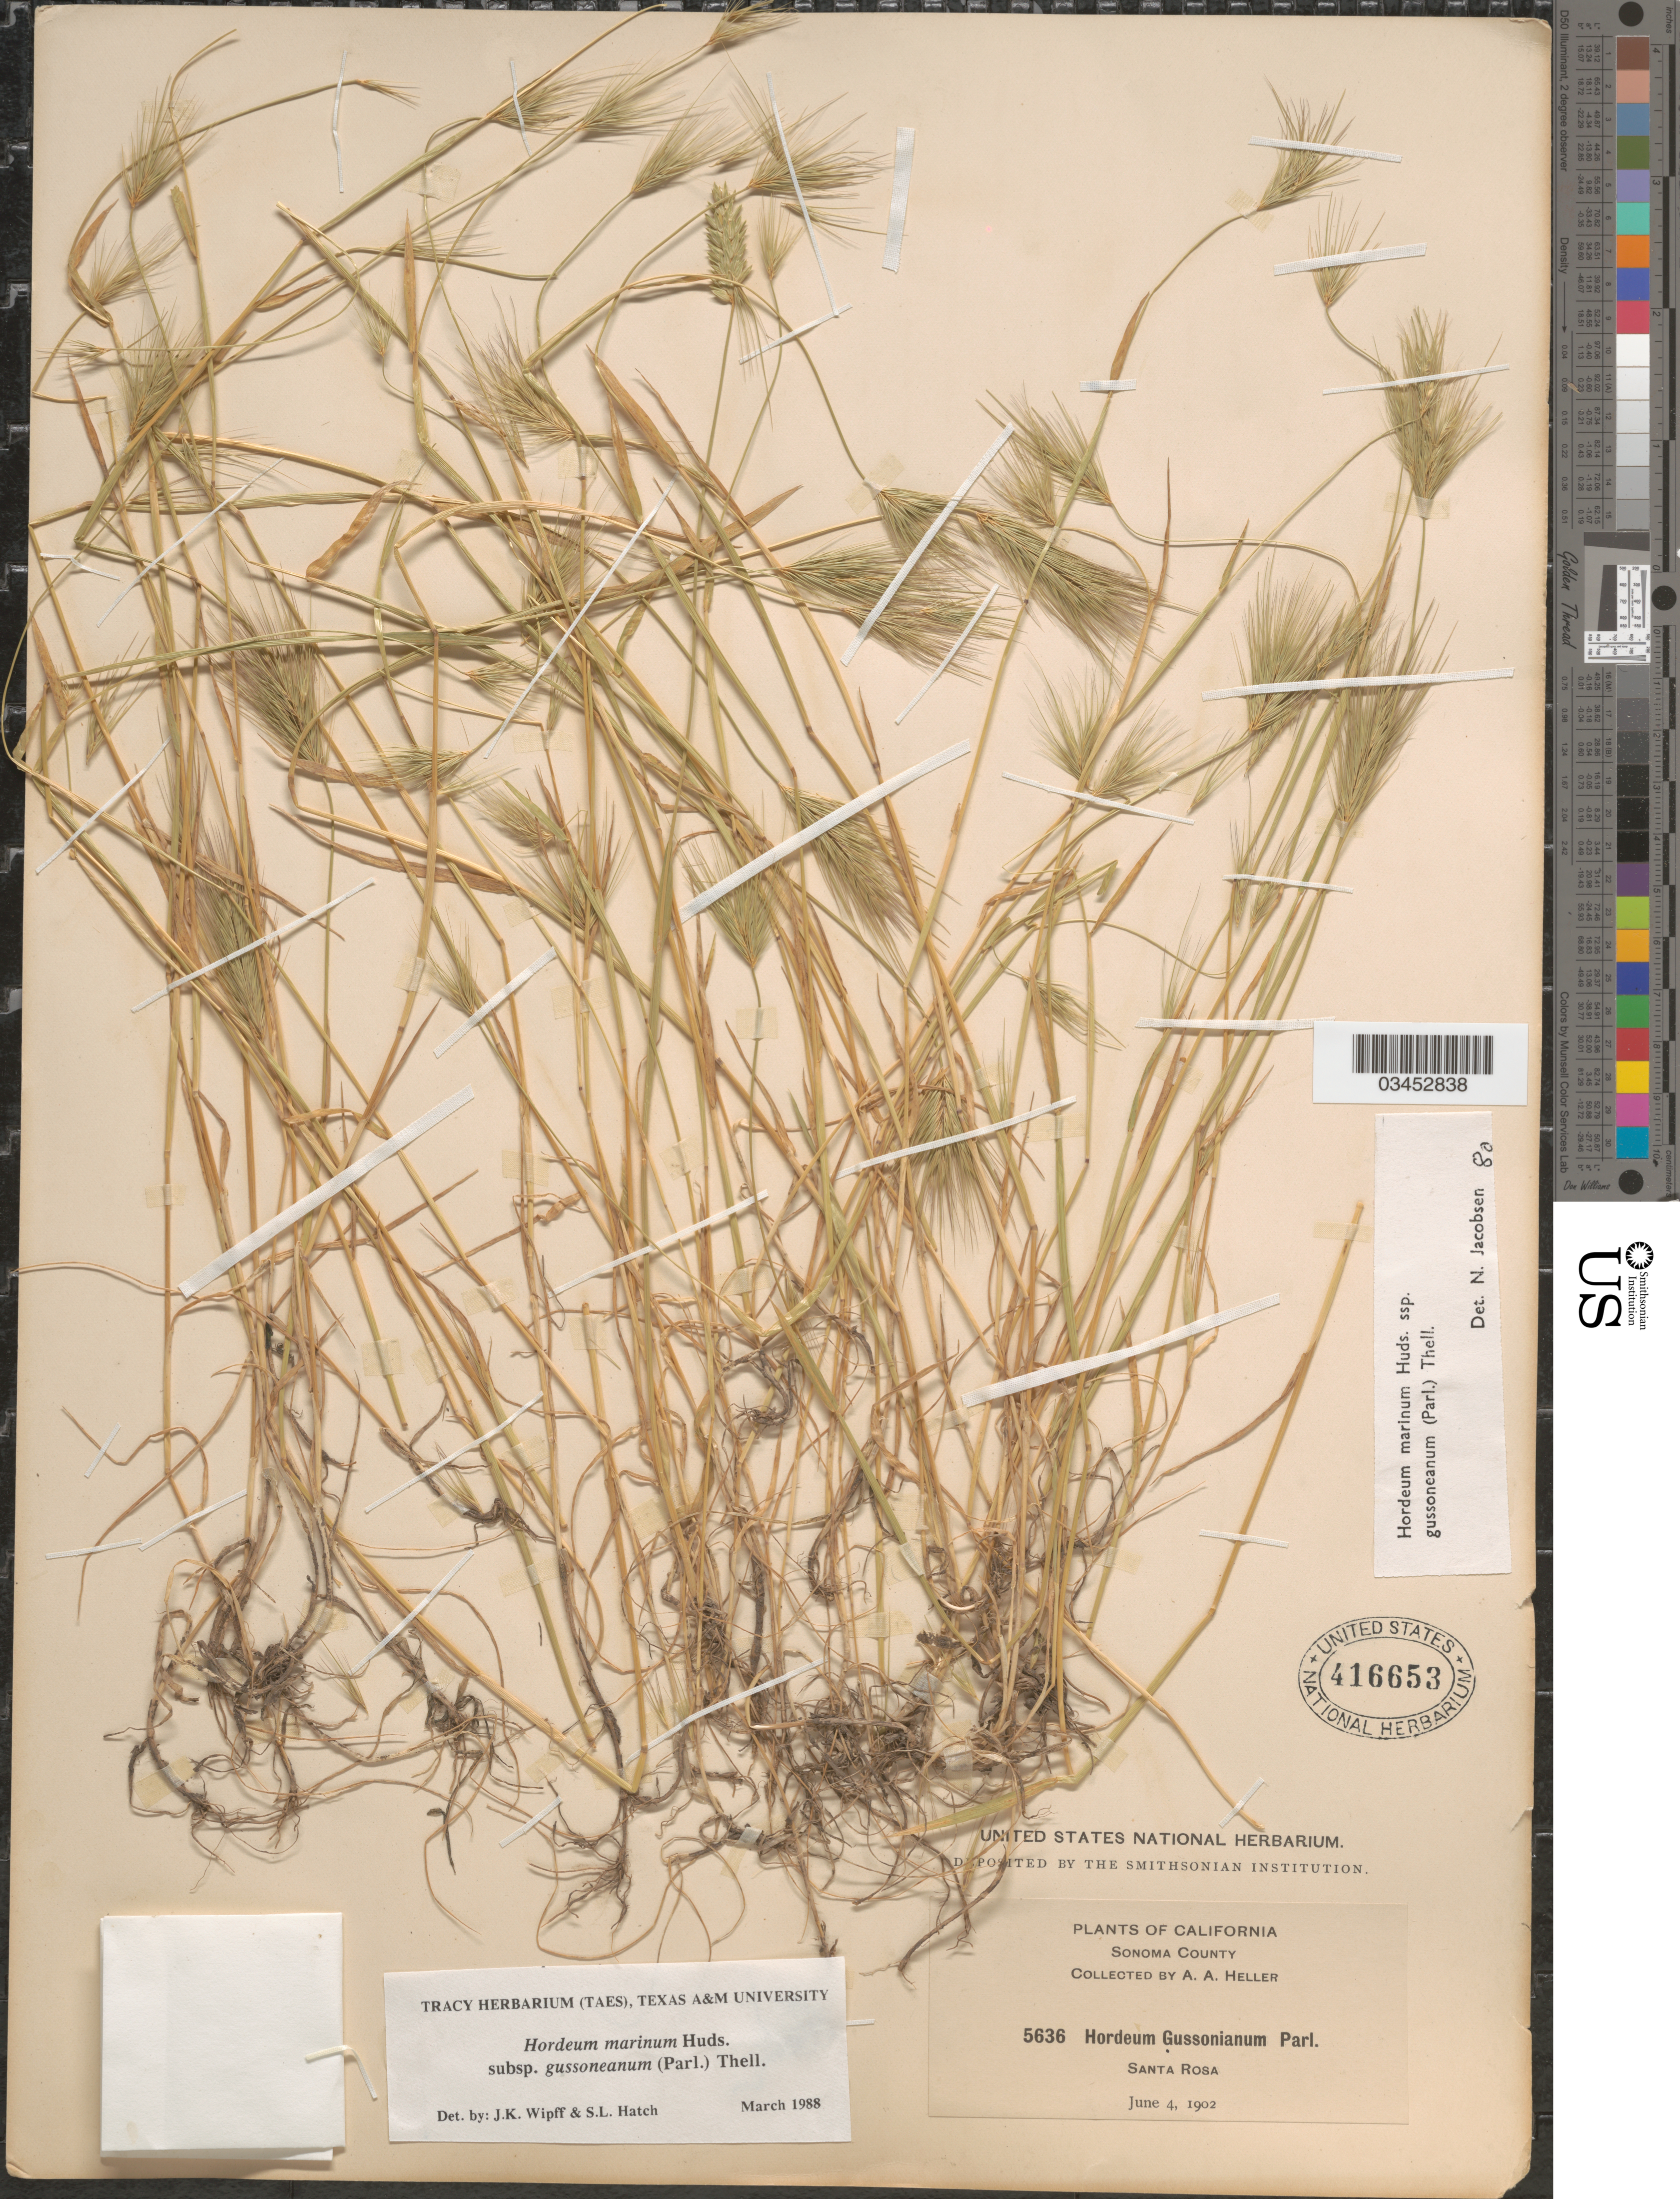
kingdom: Plantae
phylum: Tracheophyta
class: Liliopsida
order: Poales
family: Poaceae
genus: Hordeum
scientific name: Hordeum marinum subsp. gussoneanum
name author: (Parl.) Thell.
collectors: A. A. Heller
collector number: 5636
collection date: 1902-06-04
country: United States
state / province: California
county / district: Sonoma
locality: Sonoma County. Santa Rosa.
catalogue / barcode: US 416653